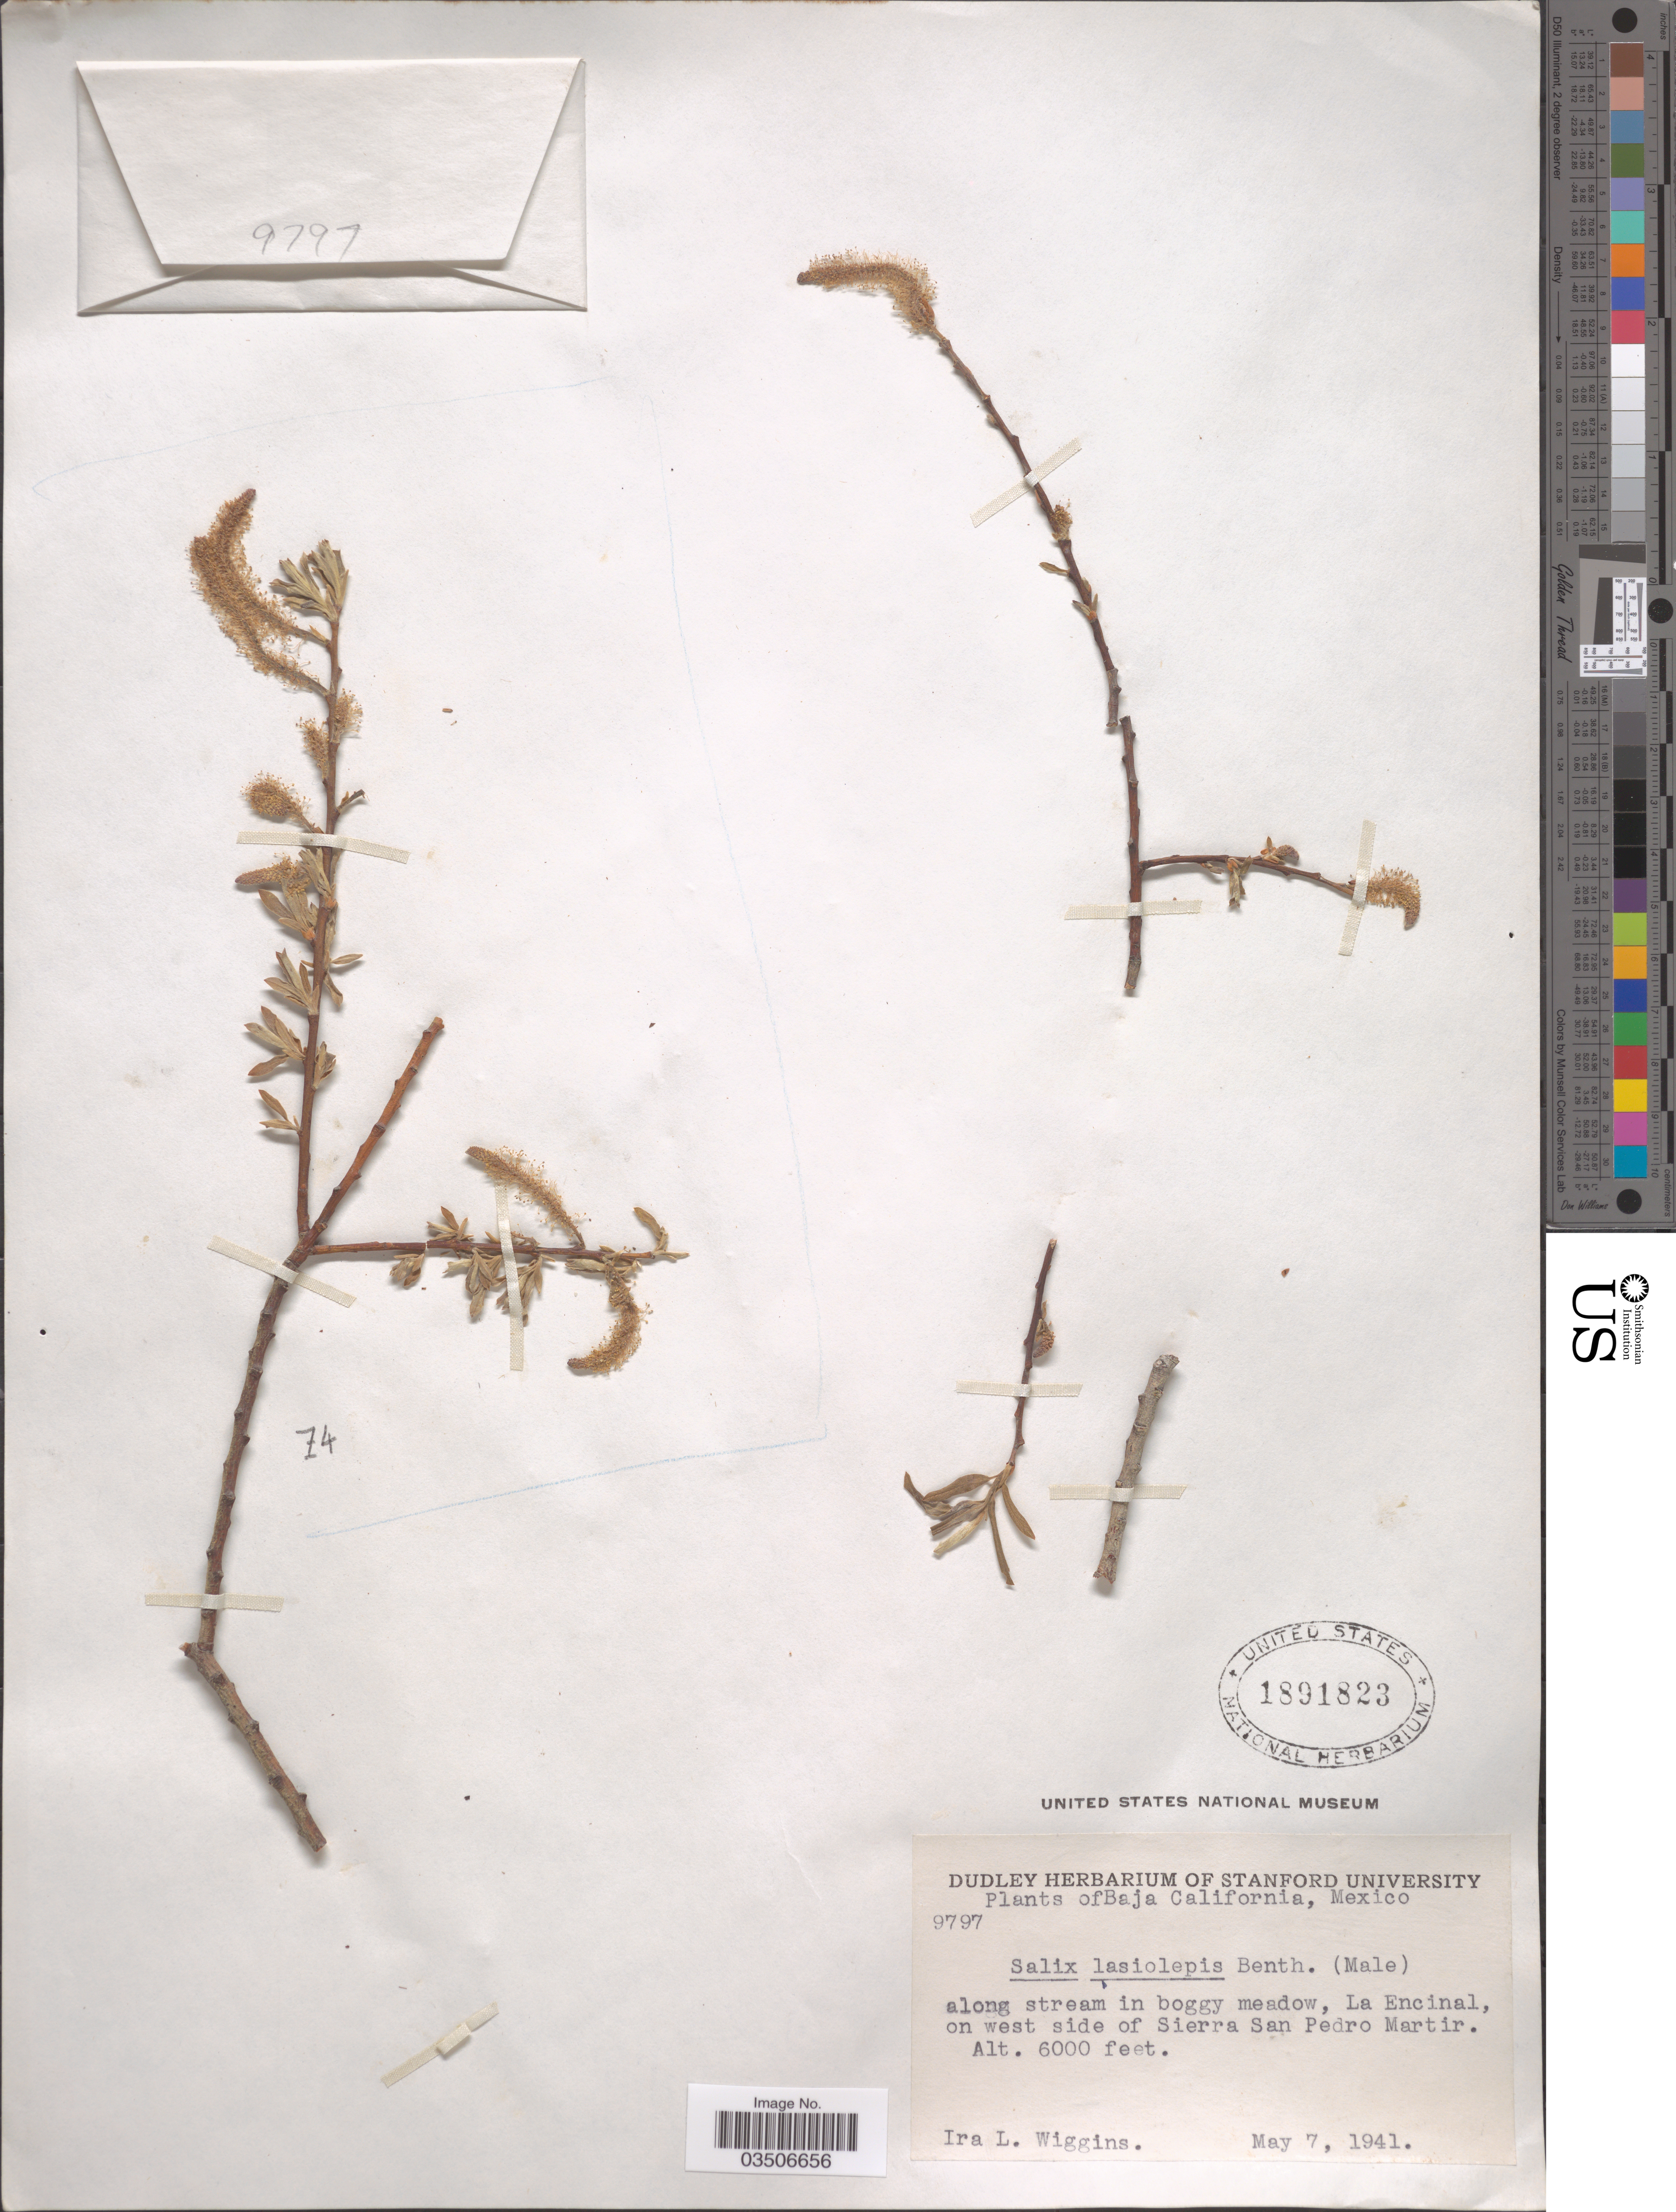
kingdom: Plantae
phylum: Tracheophyta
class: Magnoliopsida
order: Malpighiales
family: Salicaceae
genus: Salix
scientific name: Salix lasiolepis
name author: Benth.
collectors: I. L. Wiggins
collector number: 9797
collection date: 1941-05-07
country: Mexico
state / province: Baja California Norte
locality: Along stream in boggy meadow, La Encinal, on west side of Sierra San Pedro Martir.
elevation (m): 1829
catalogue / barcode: US 1891823